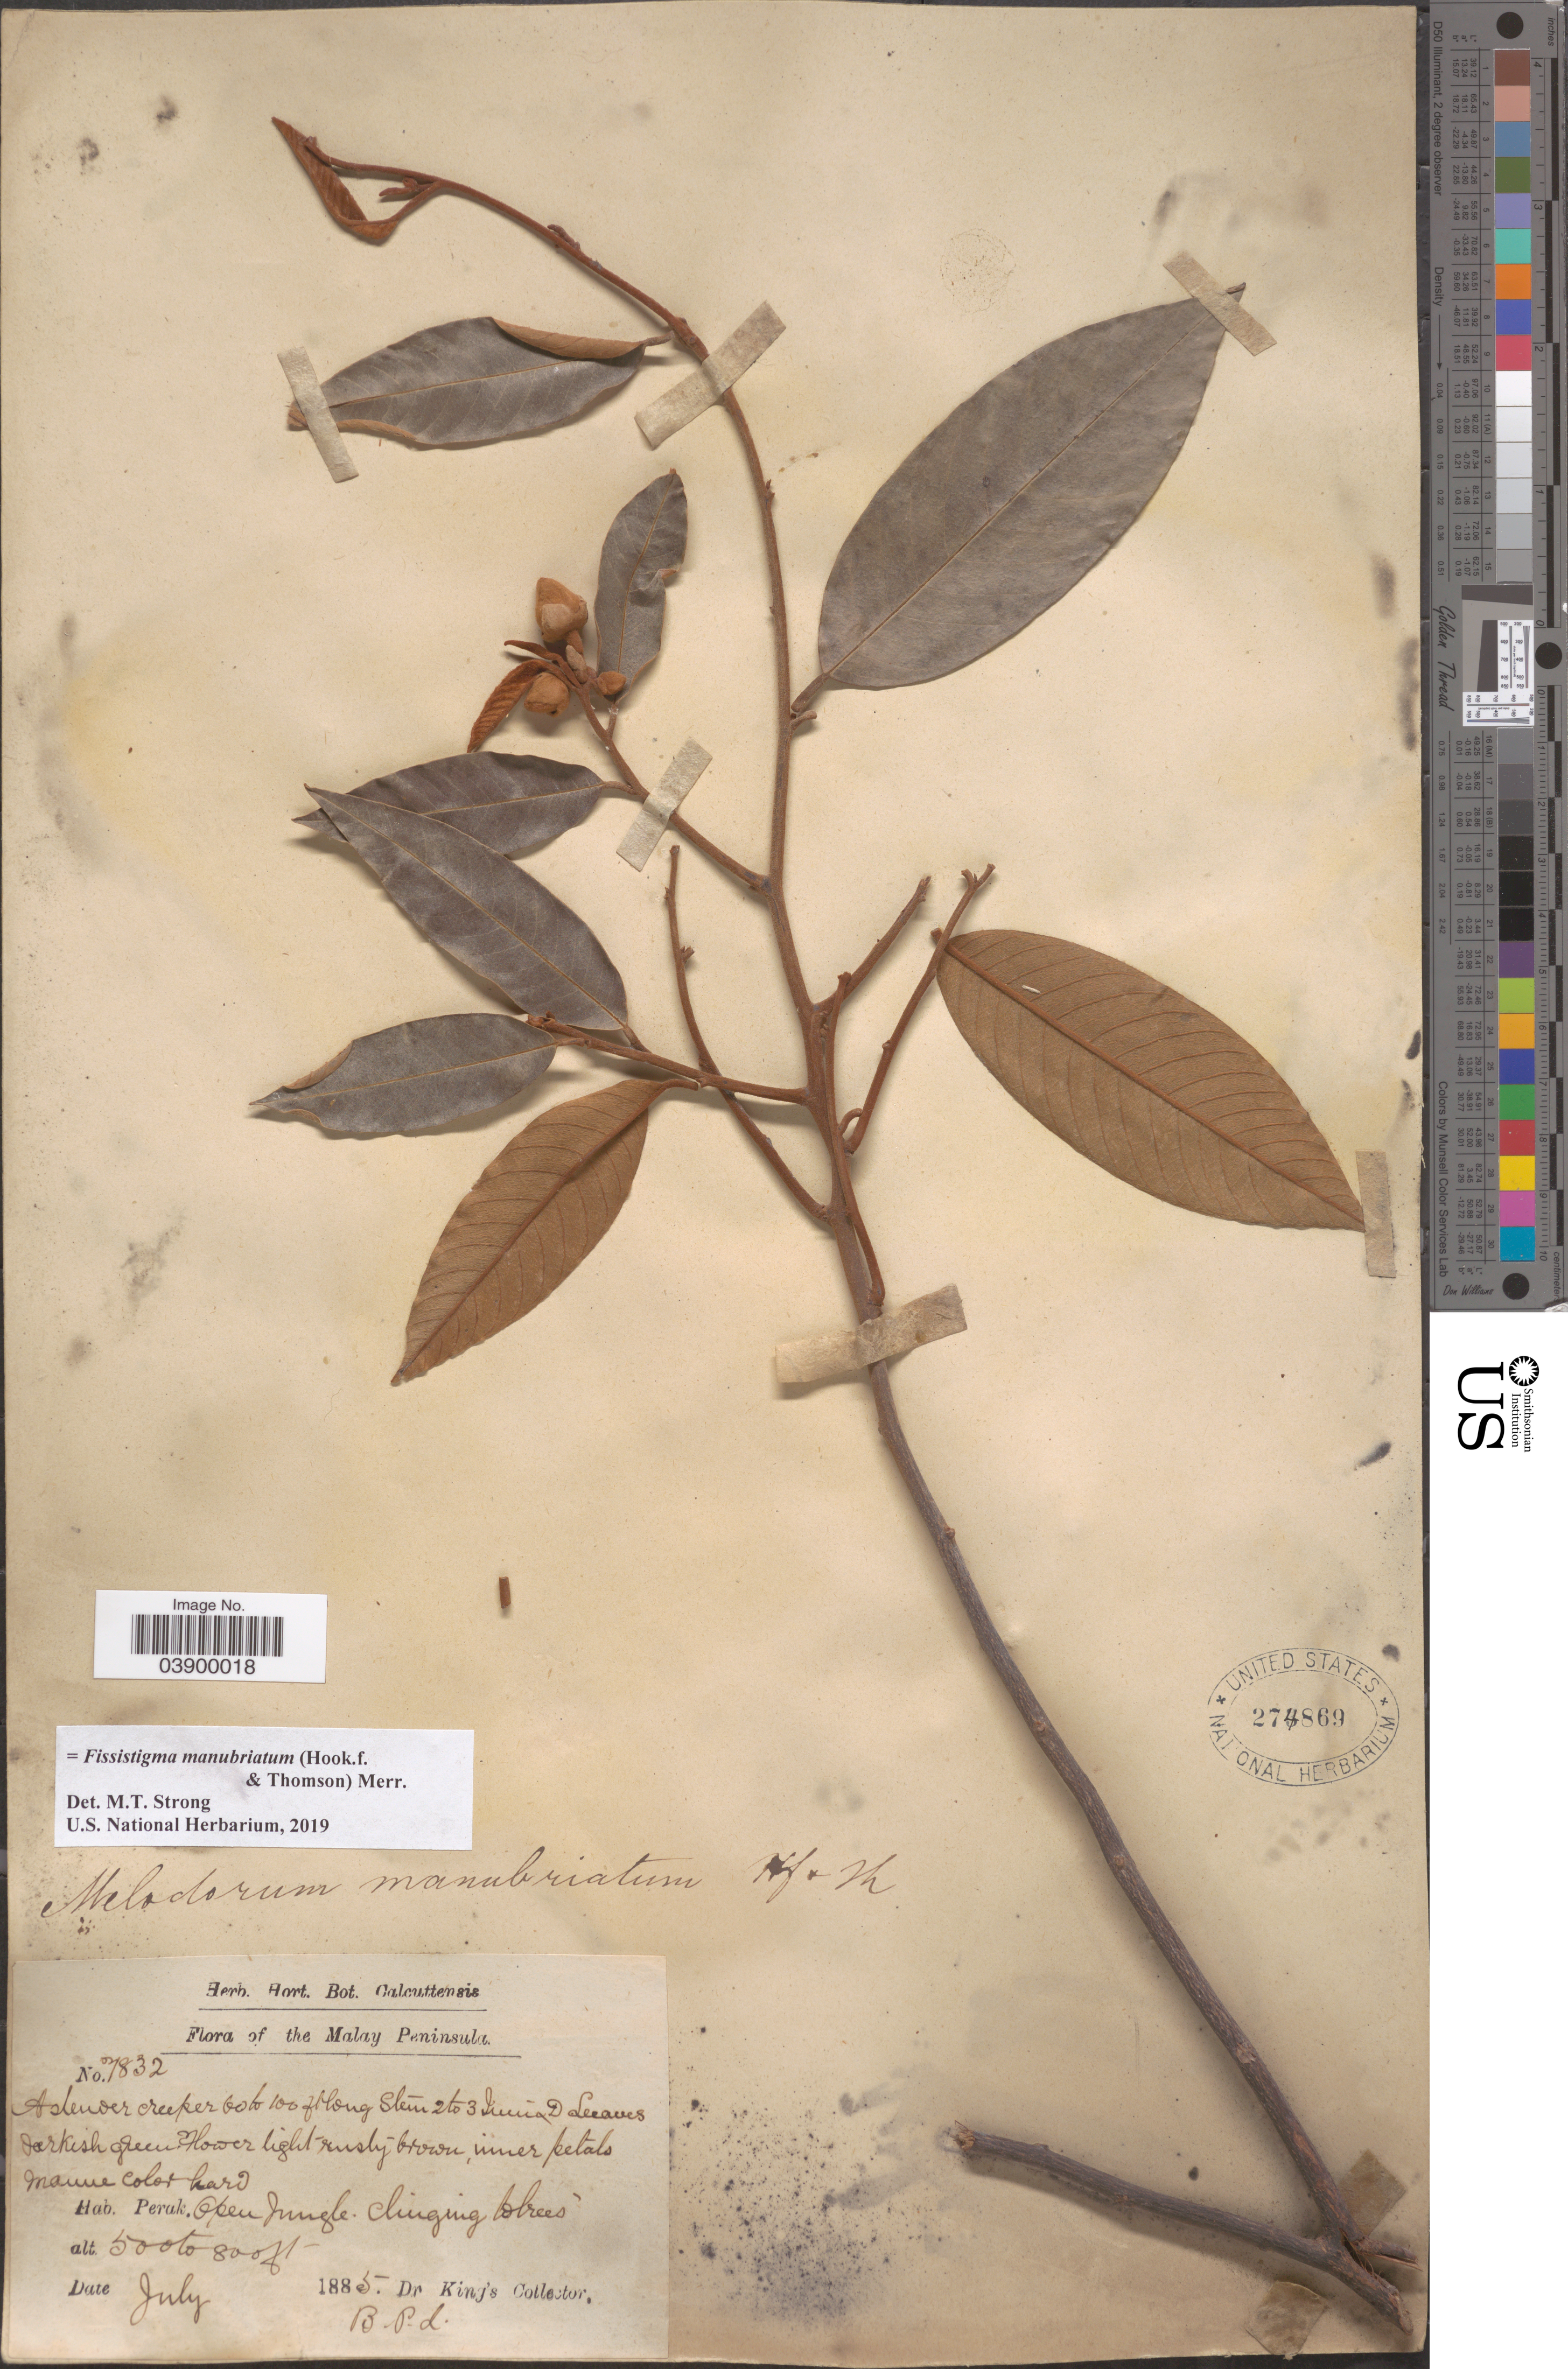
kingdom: Plantae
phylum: Tracheophyta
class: Magnoliopsida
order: Magnoliales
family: Annonaceae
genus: Fissistigma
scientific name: Fissistigma manubriatum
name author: (Hook. f. & Thomson) Merr.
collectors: Dr. King's collector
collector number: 7832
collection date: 1885-07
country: Malaysia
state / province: Perak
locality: The Malay Peninsula. Perak. Open jungle. clinging to trees B.P.I.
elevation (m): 152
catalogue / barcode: US 274869